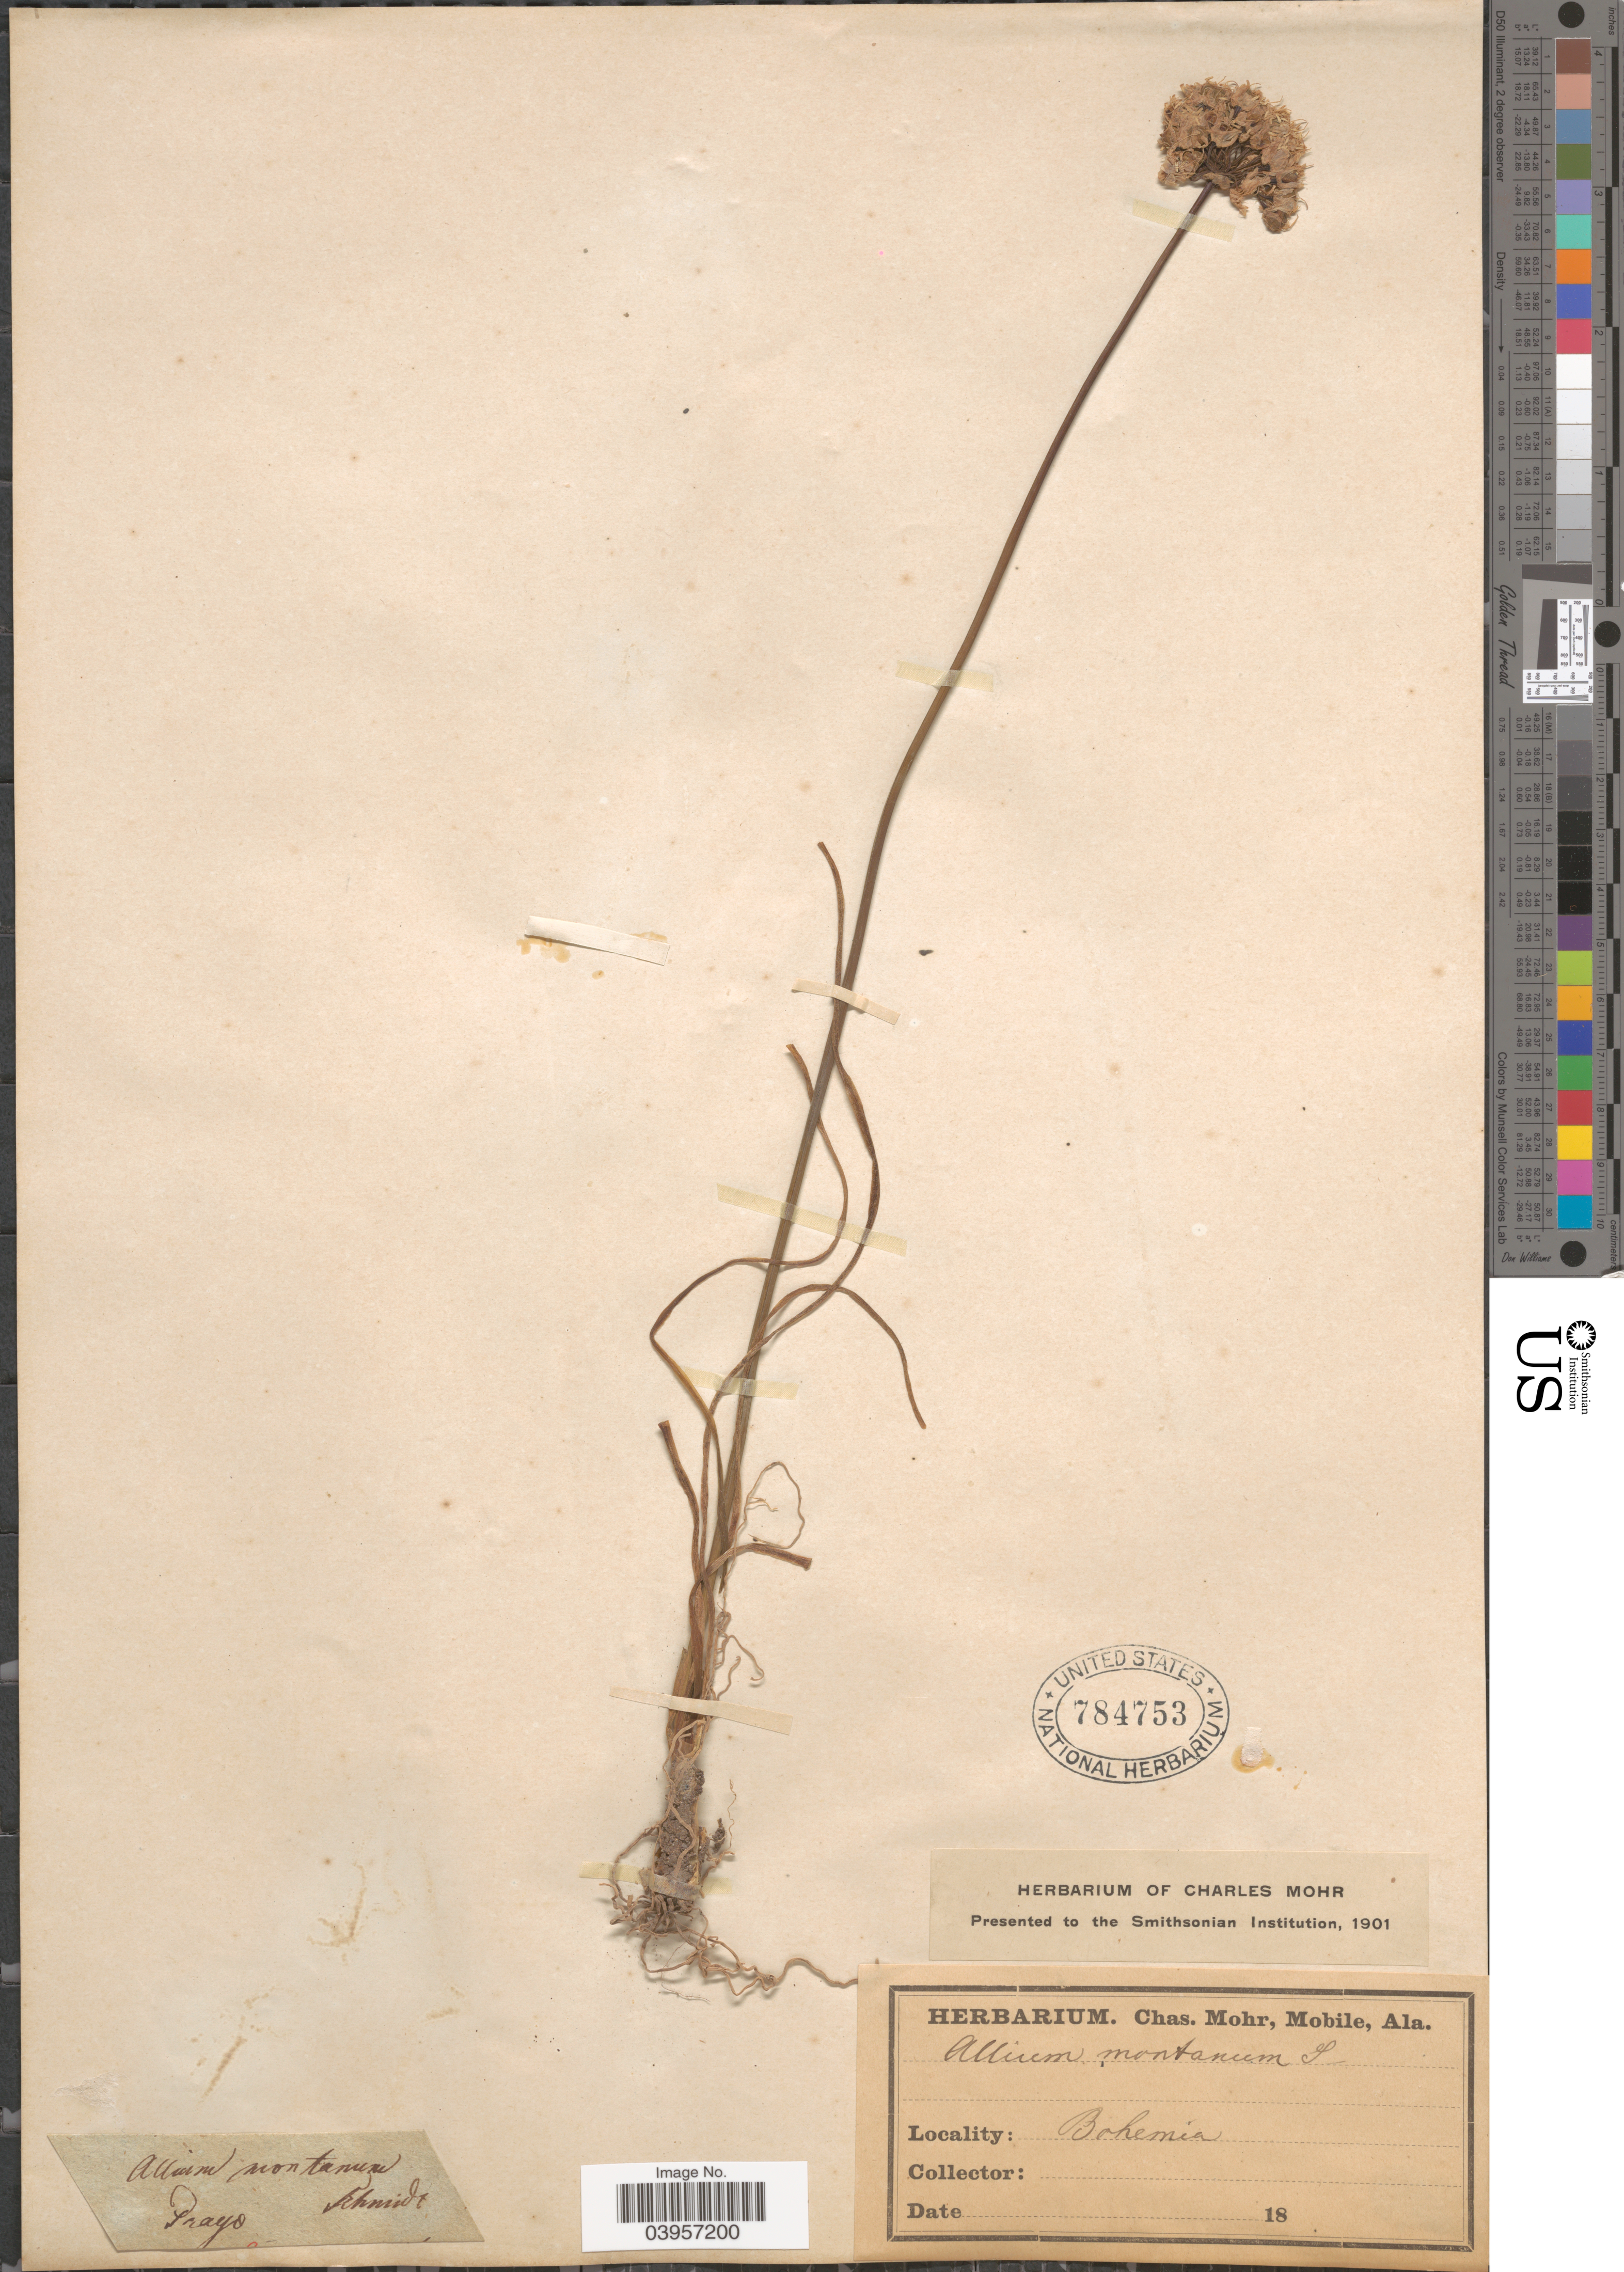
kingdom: Plantae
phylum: Tracheophyta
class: Liliopsida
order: Asparagales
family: Amaryllidaceae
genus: Allium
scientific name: Allium montanum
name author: Sm.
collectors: ex herb. Charles Mohr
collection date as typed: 18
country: Czechia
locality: Bohemia. Prago.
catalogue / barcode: US 784753